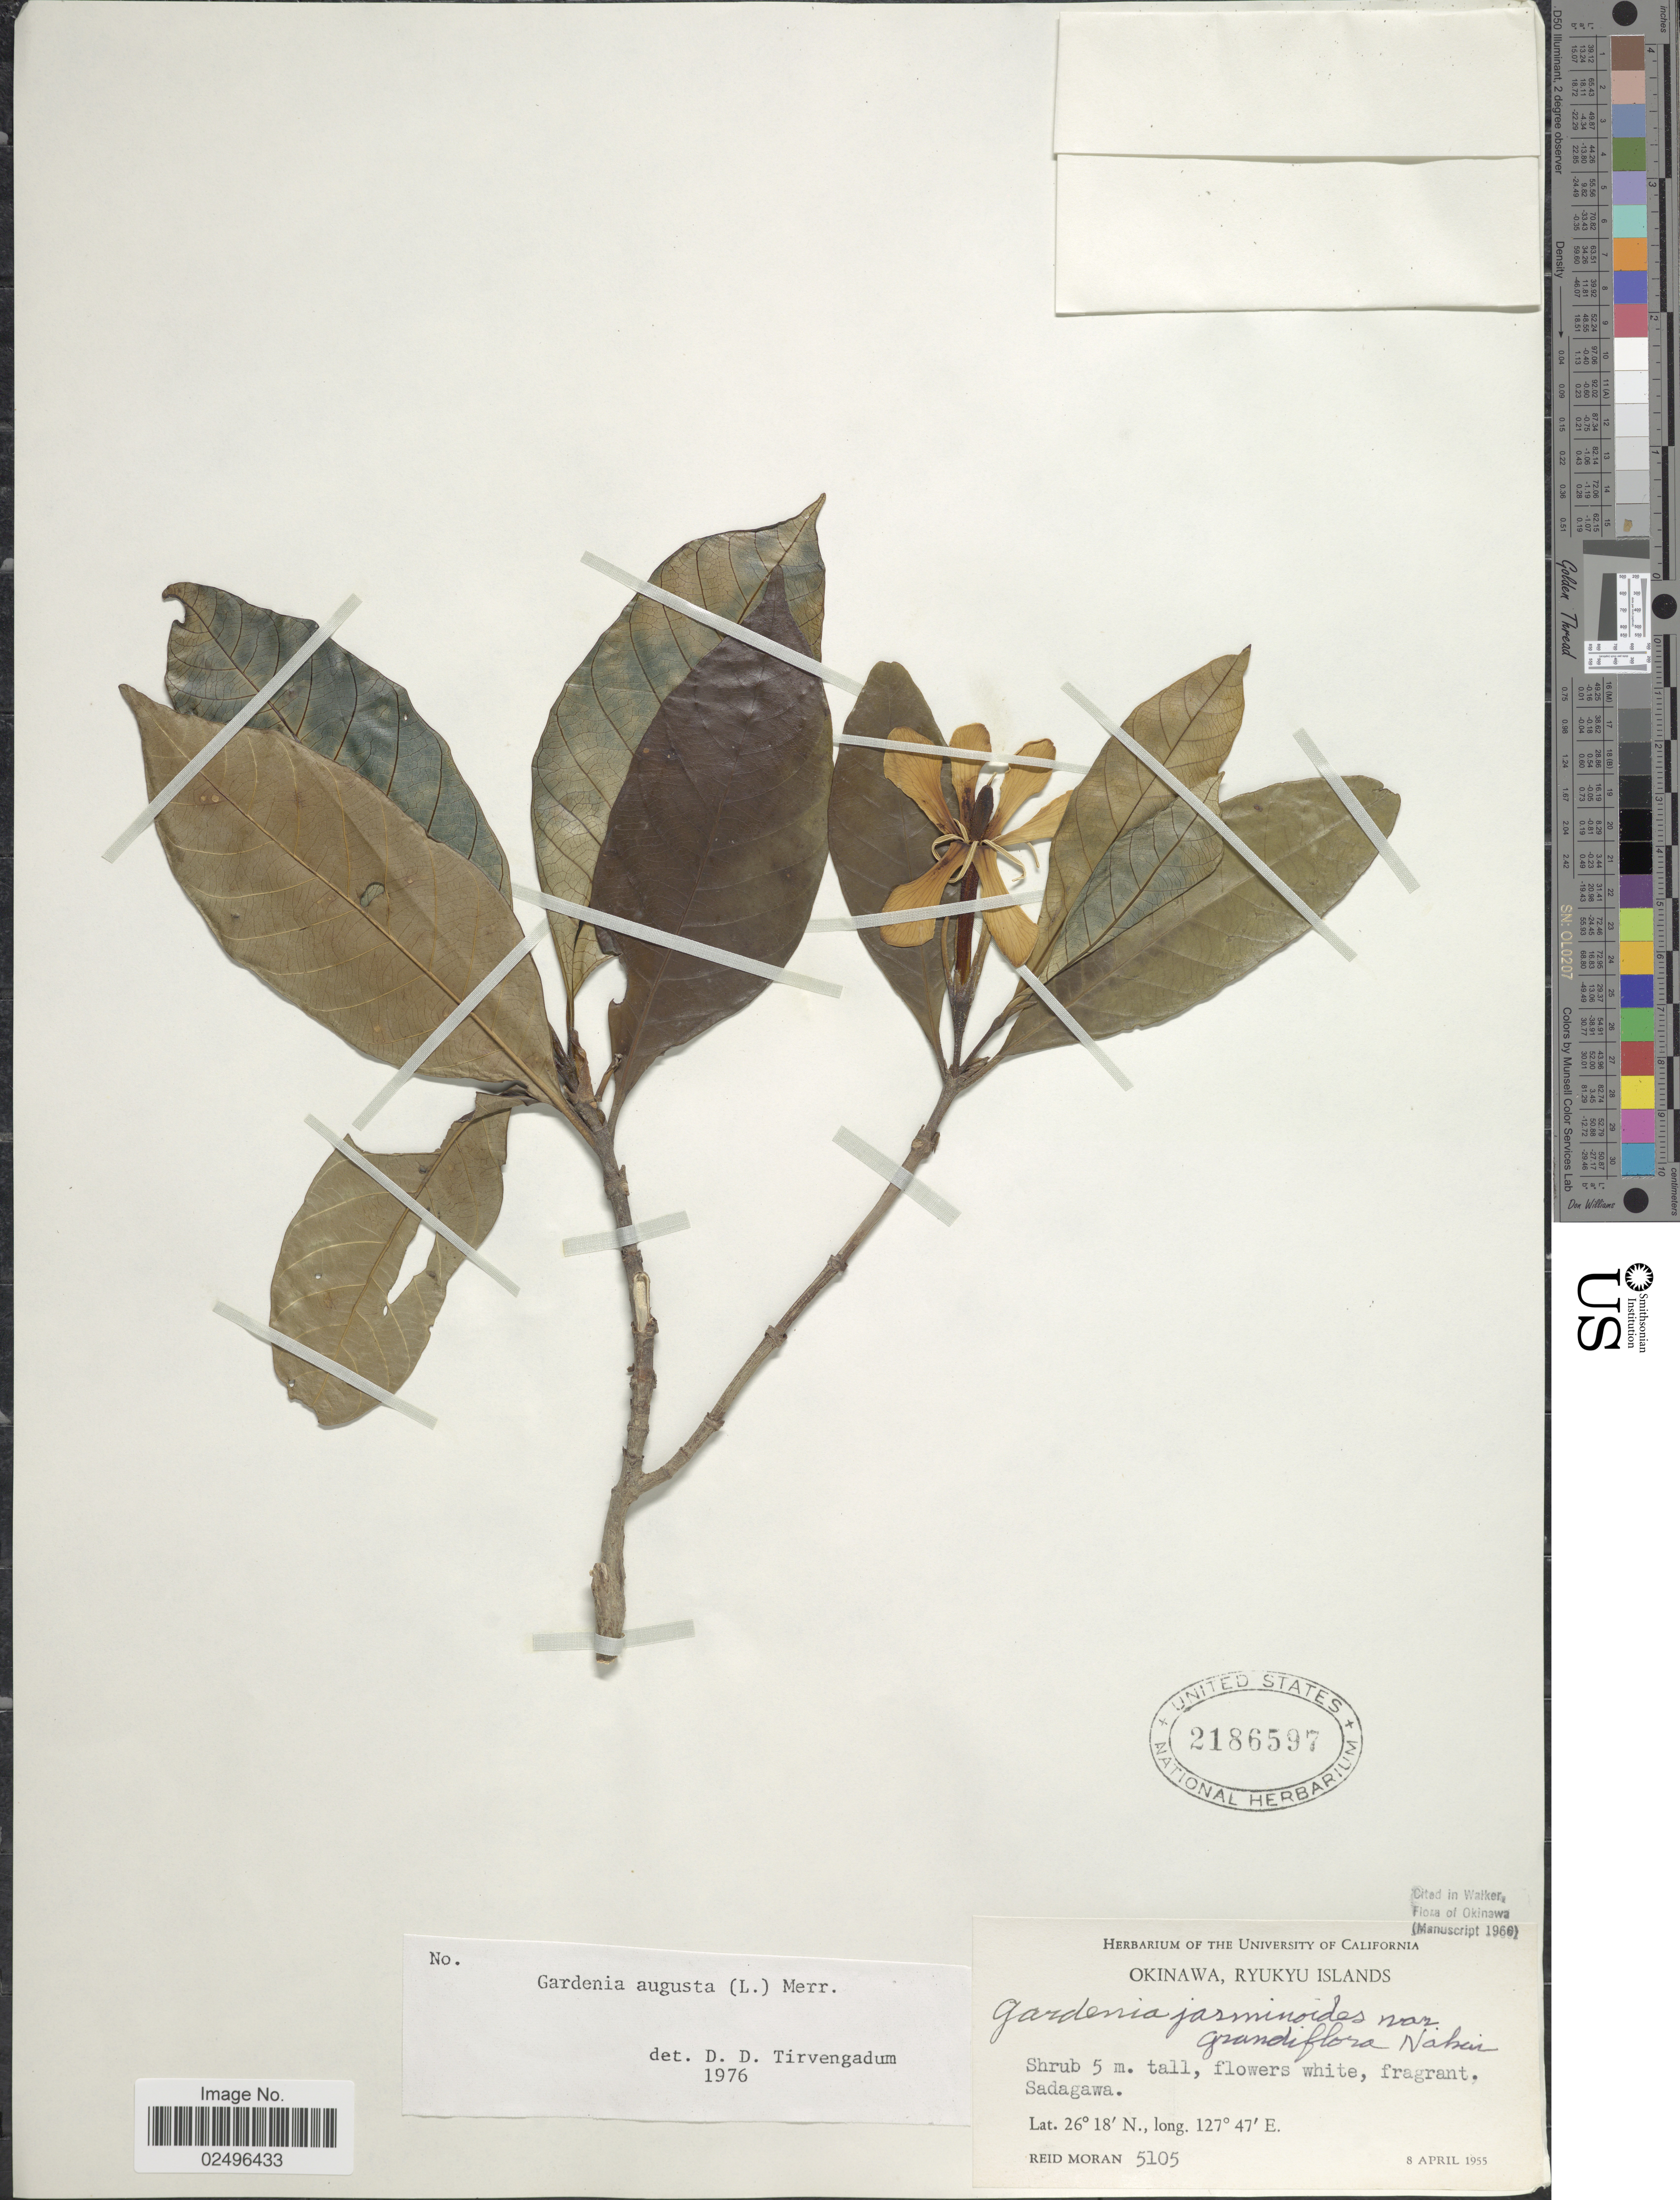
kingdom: Plantae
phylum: Tracheophyta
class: Magnoliopsida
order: Gentianales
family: Rubiaceae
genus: Gardenia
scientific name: Gardenia augusta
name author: (L.) Merr.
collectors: R. V. Moran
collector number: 5105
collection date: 1955-04-08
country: Japan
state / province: Okinawa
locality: Okinawa, Ryukyu Islands, Sadagawa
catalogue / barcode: US 2186597